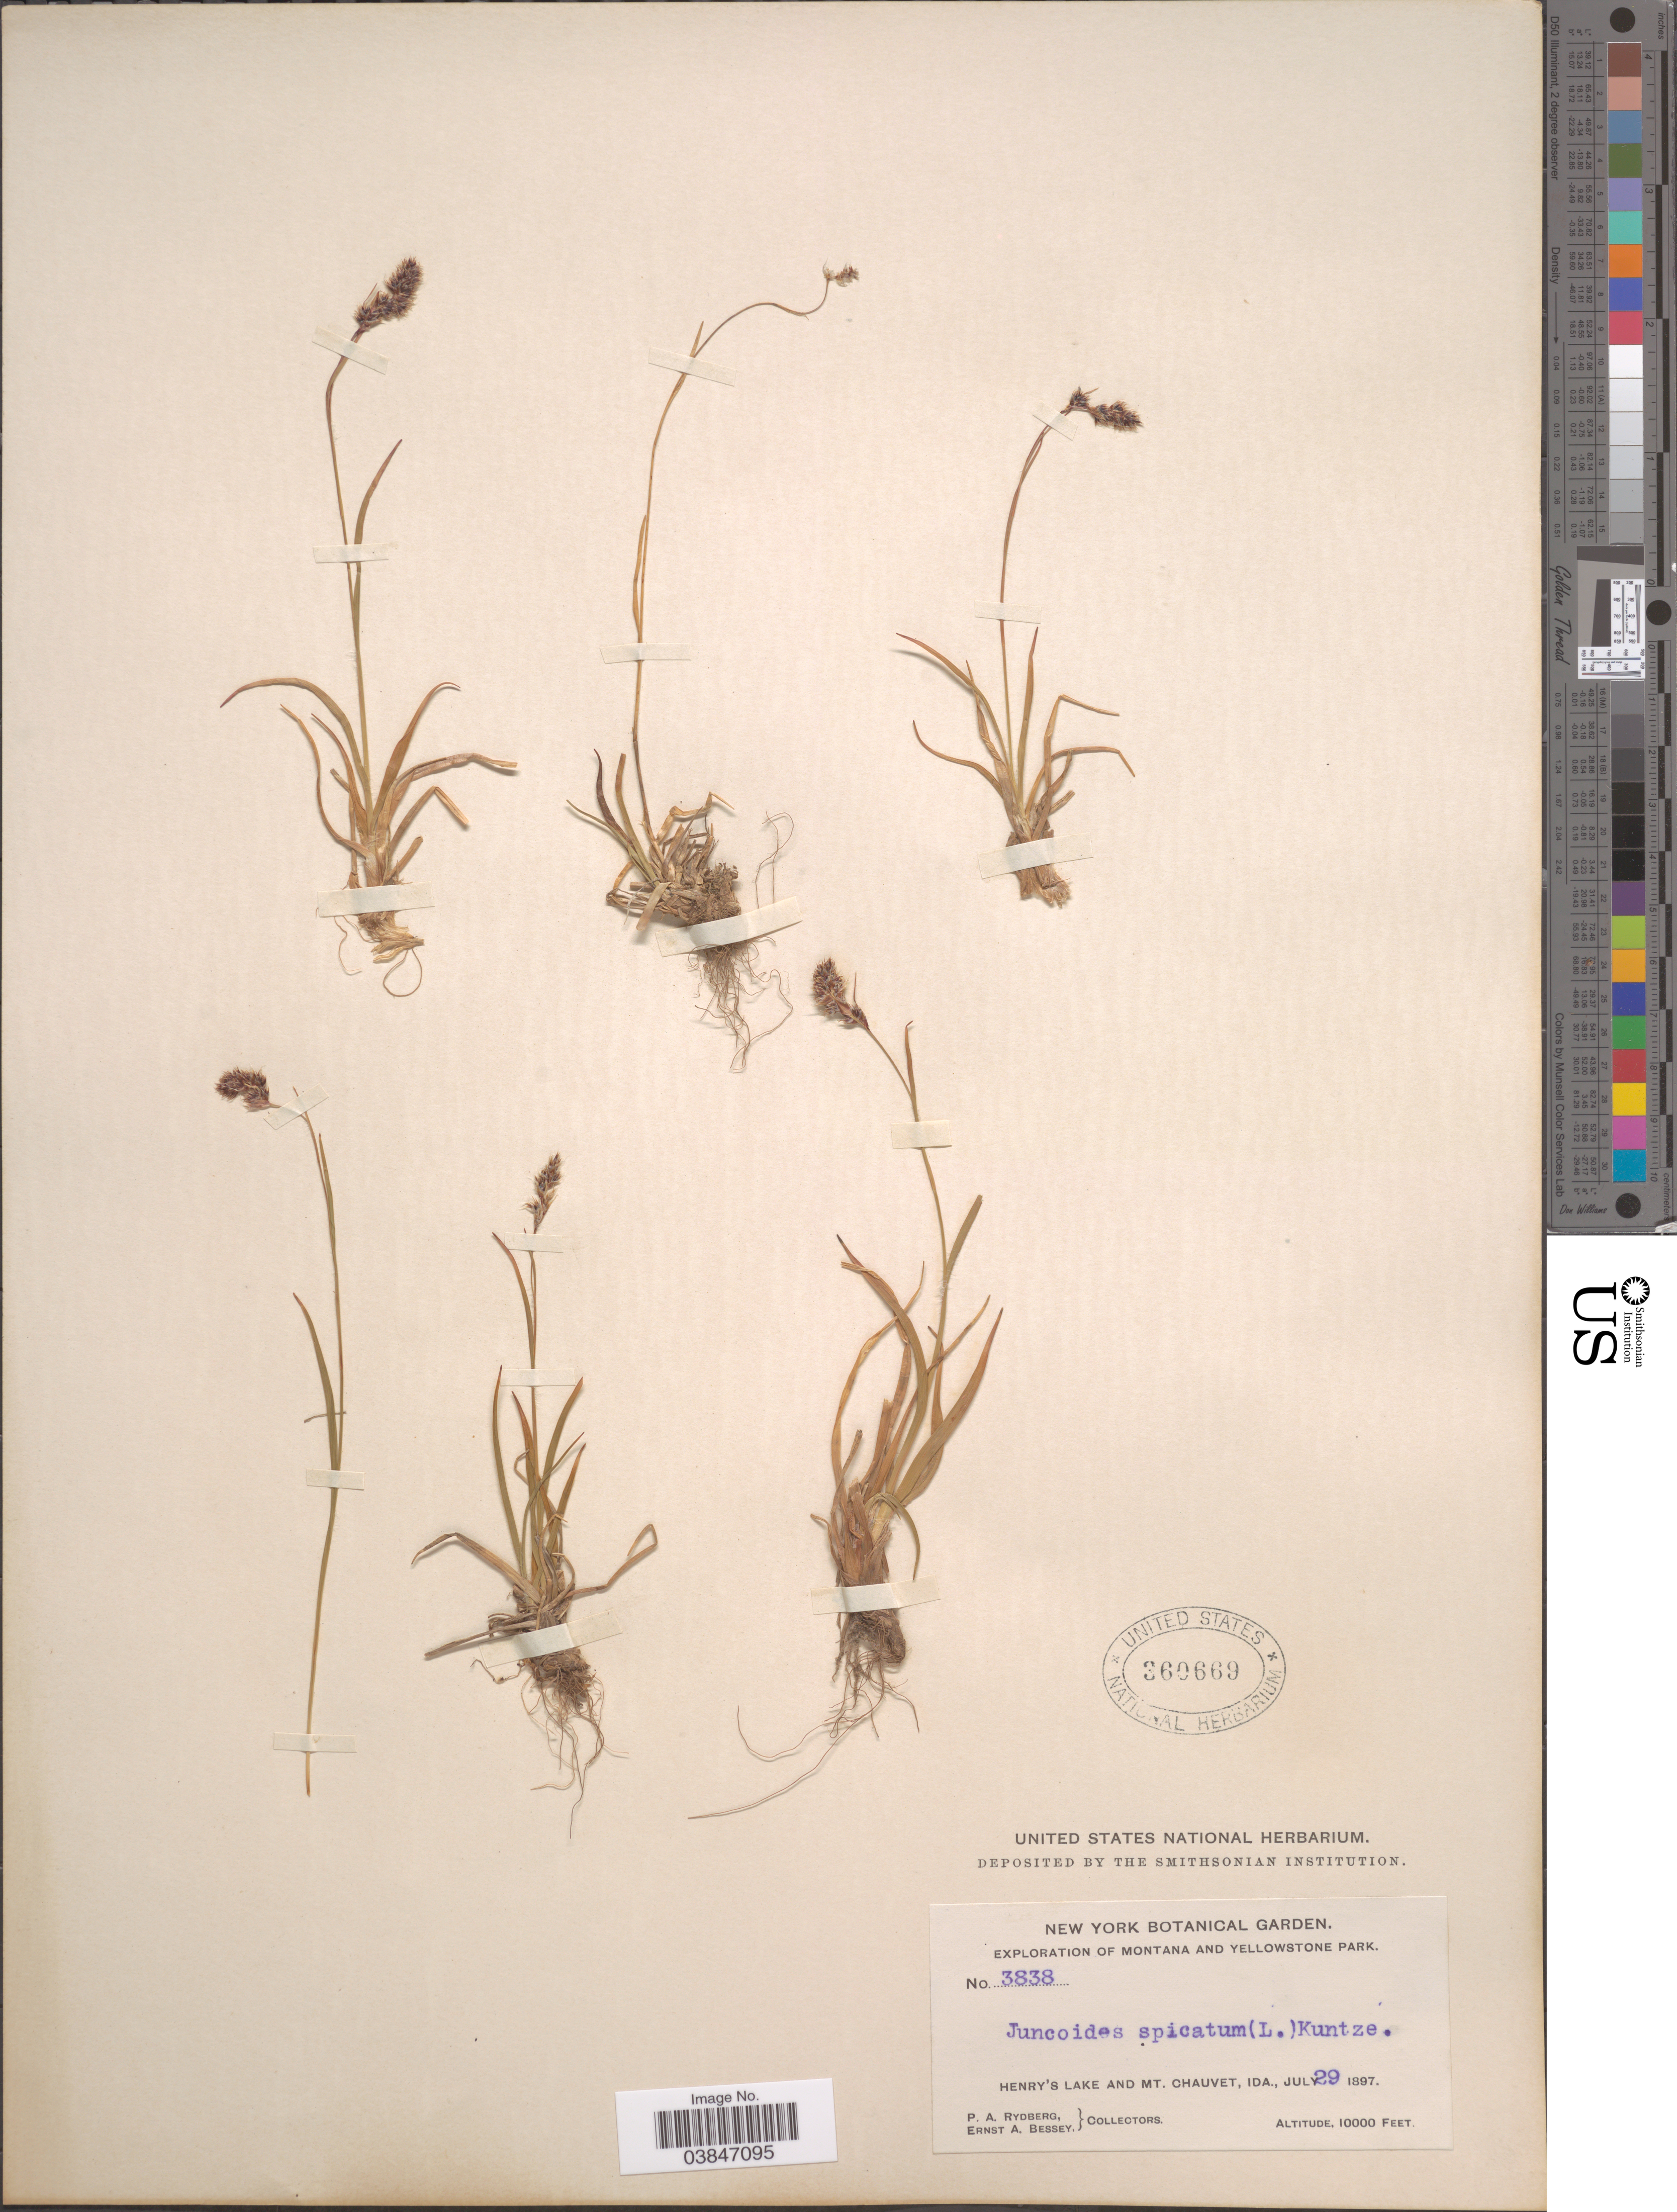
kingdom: Plantae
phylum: Tracheophyta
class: Liliopsida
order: Poales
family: Juncaceae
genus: Luzula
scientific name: Luzula spicata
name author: (L.) DC.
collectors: P. A. Rydberg & E. A. Bessey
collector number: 3838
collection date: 1897-07-29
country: United States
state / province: Idaho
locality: Yellowstone Park. Henry's Lake and Mt. Chauvet.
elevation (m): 3048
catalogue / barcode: US 360669